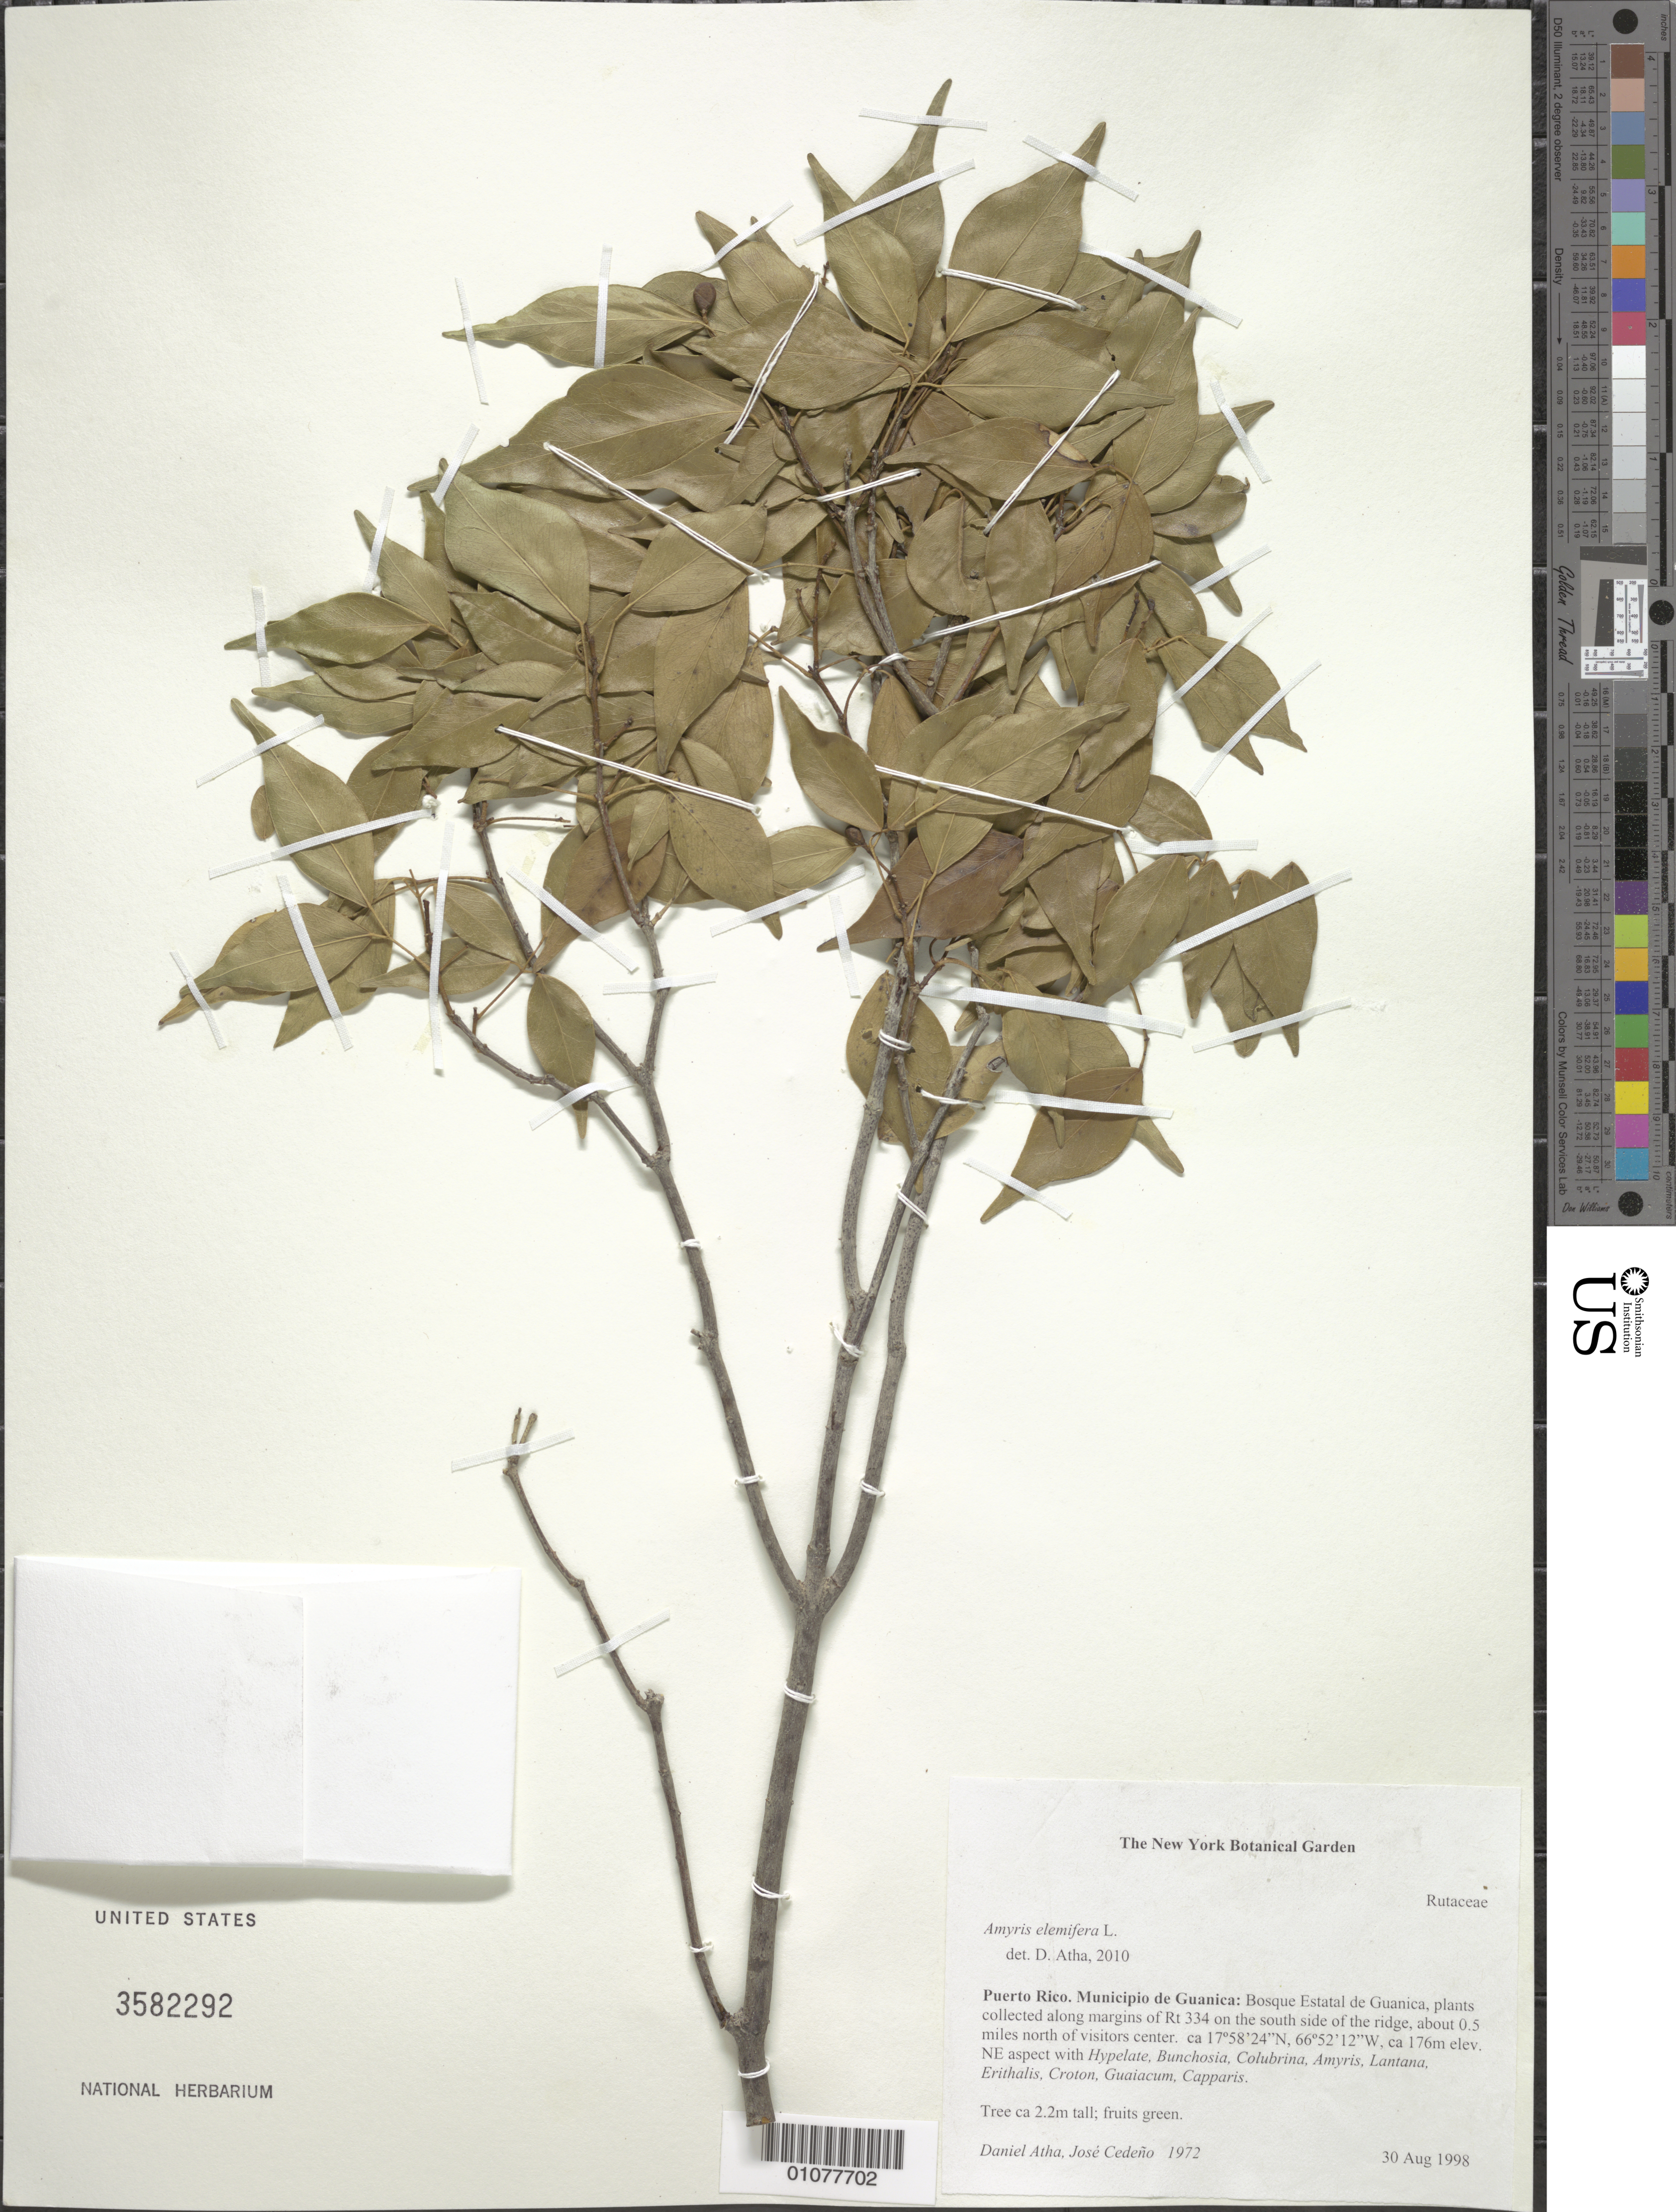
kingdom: Plantae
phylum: Tracheophyta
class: Magnoliopsida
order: Sapindales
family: Rutaceae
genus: Amyris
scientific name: Amyris elemifera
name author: L.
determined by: Atha, D.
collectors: D. Atha & J. A. Cedeño M.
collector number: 1972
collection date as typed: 30 Aug 1998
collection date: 1998-08-30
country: Puerto Rico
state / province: Guanica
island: Puerto Rico I.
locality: Municipio Guanica; Bosque Estatal de Guanica, plants collected along margins of Rt. 334 on the south side of the ridge, about 0.5 mi. N of visitors center.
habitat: NE aspect with Hypelate, Bunchosia, Colubrina, Amyris, Lantana, Erithalis, Croton, Guaiacum, and Capparis.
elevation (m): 176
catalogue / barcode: US 3582292